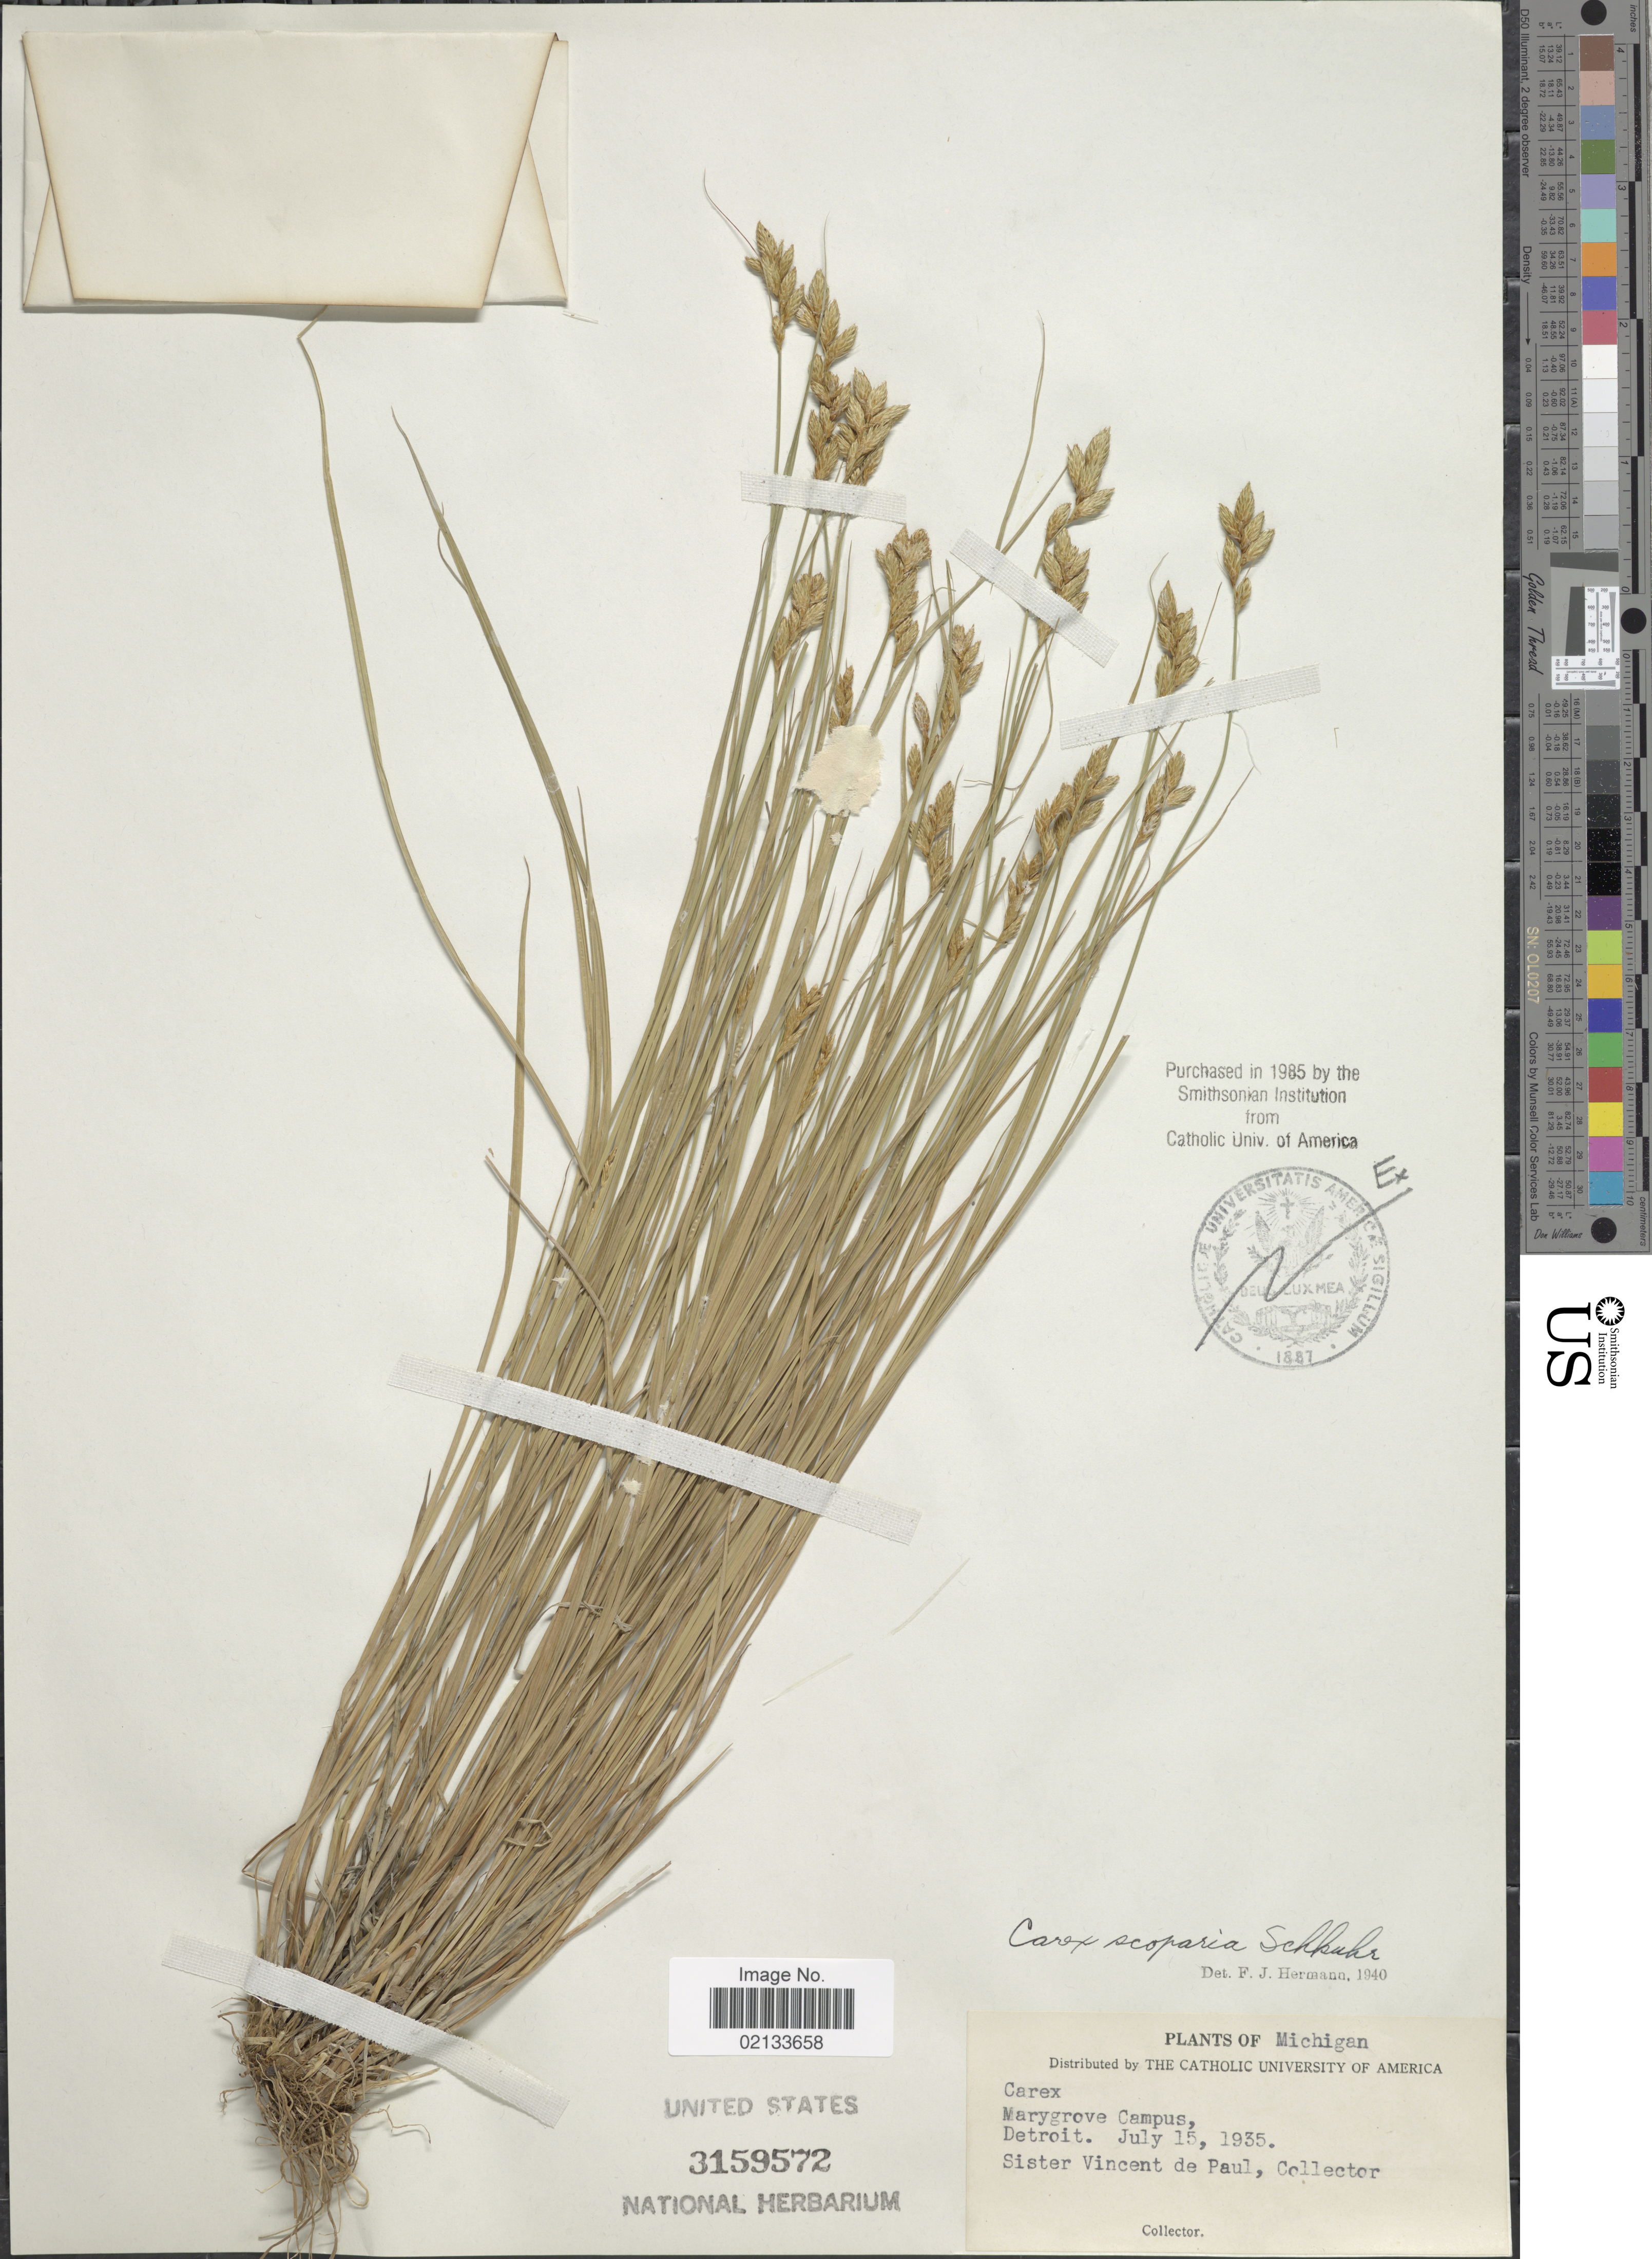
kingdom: Plantae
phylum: Tracheophyta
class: Liliopsida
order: Poales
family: Cyperaceae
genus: Carex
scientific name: Carex scoparia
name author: Schkuhr ex Willd.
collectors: S. Paul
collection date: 1935-07-15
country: United States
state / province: Michigan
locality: Marygrove Campus, Detroit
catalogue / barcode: US 3159572